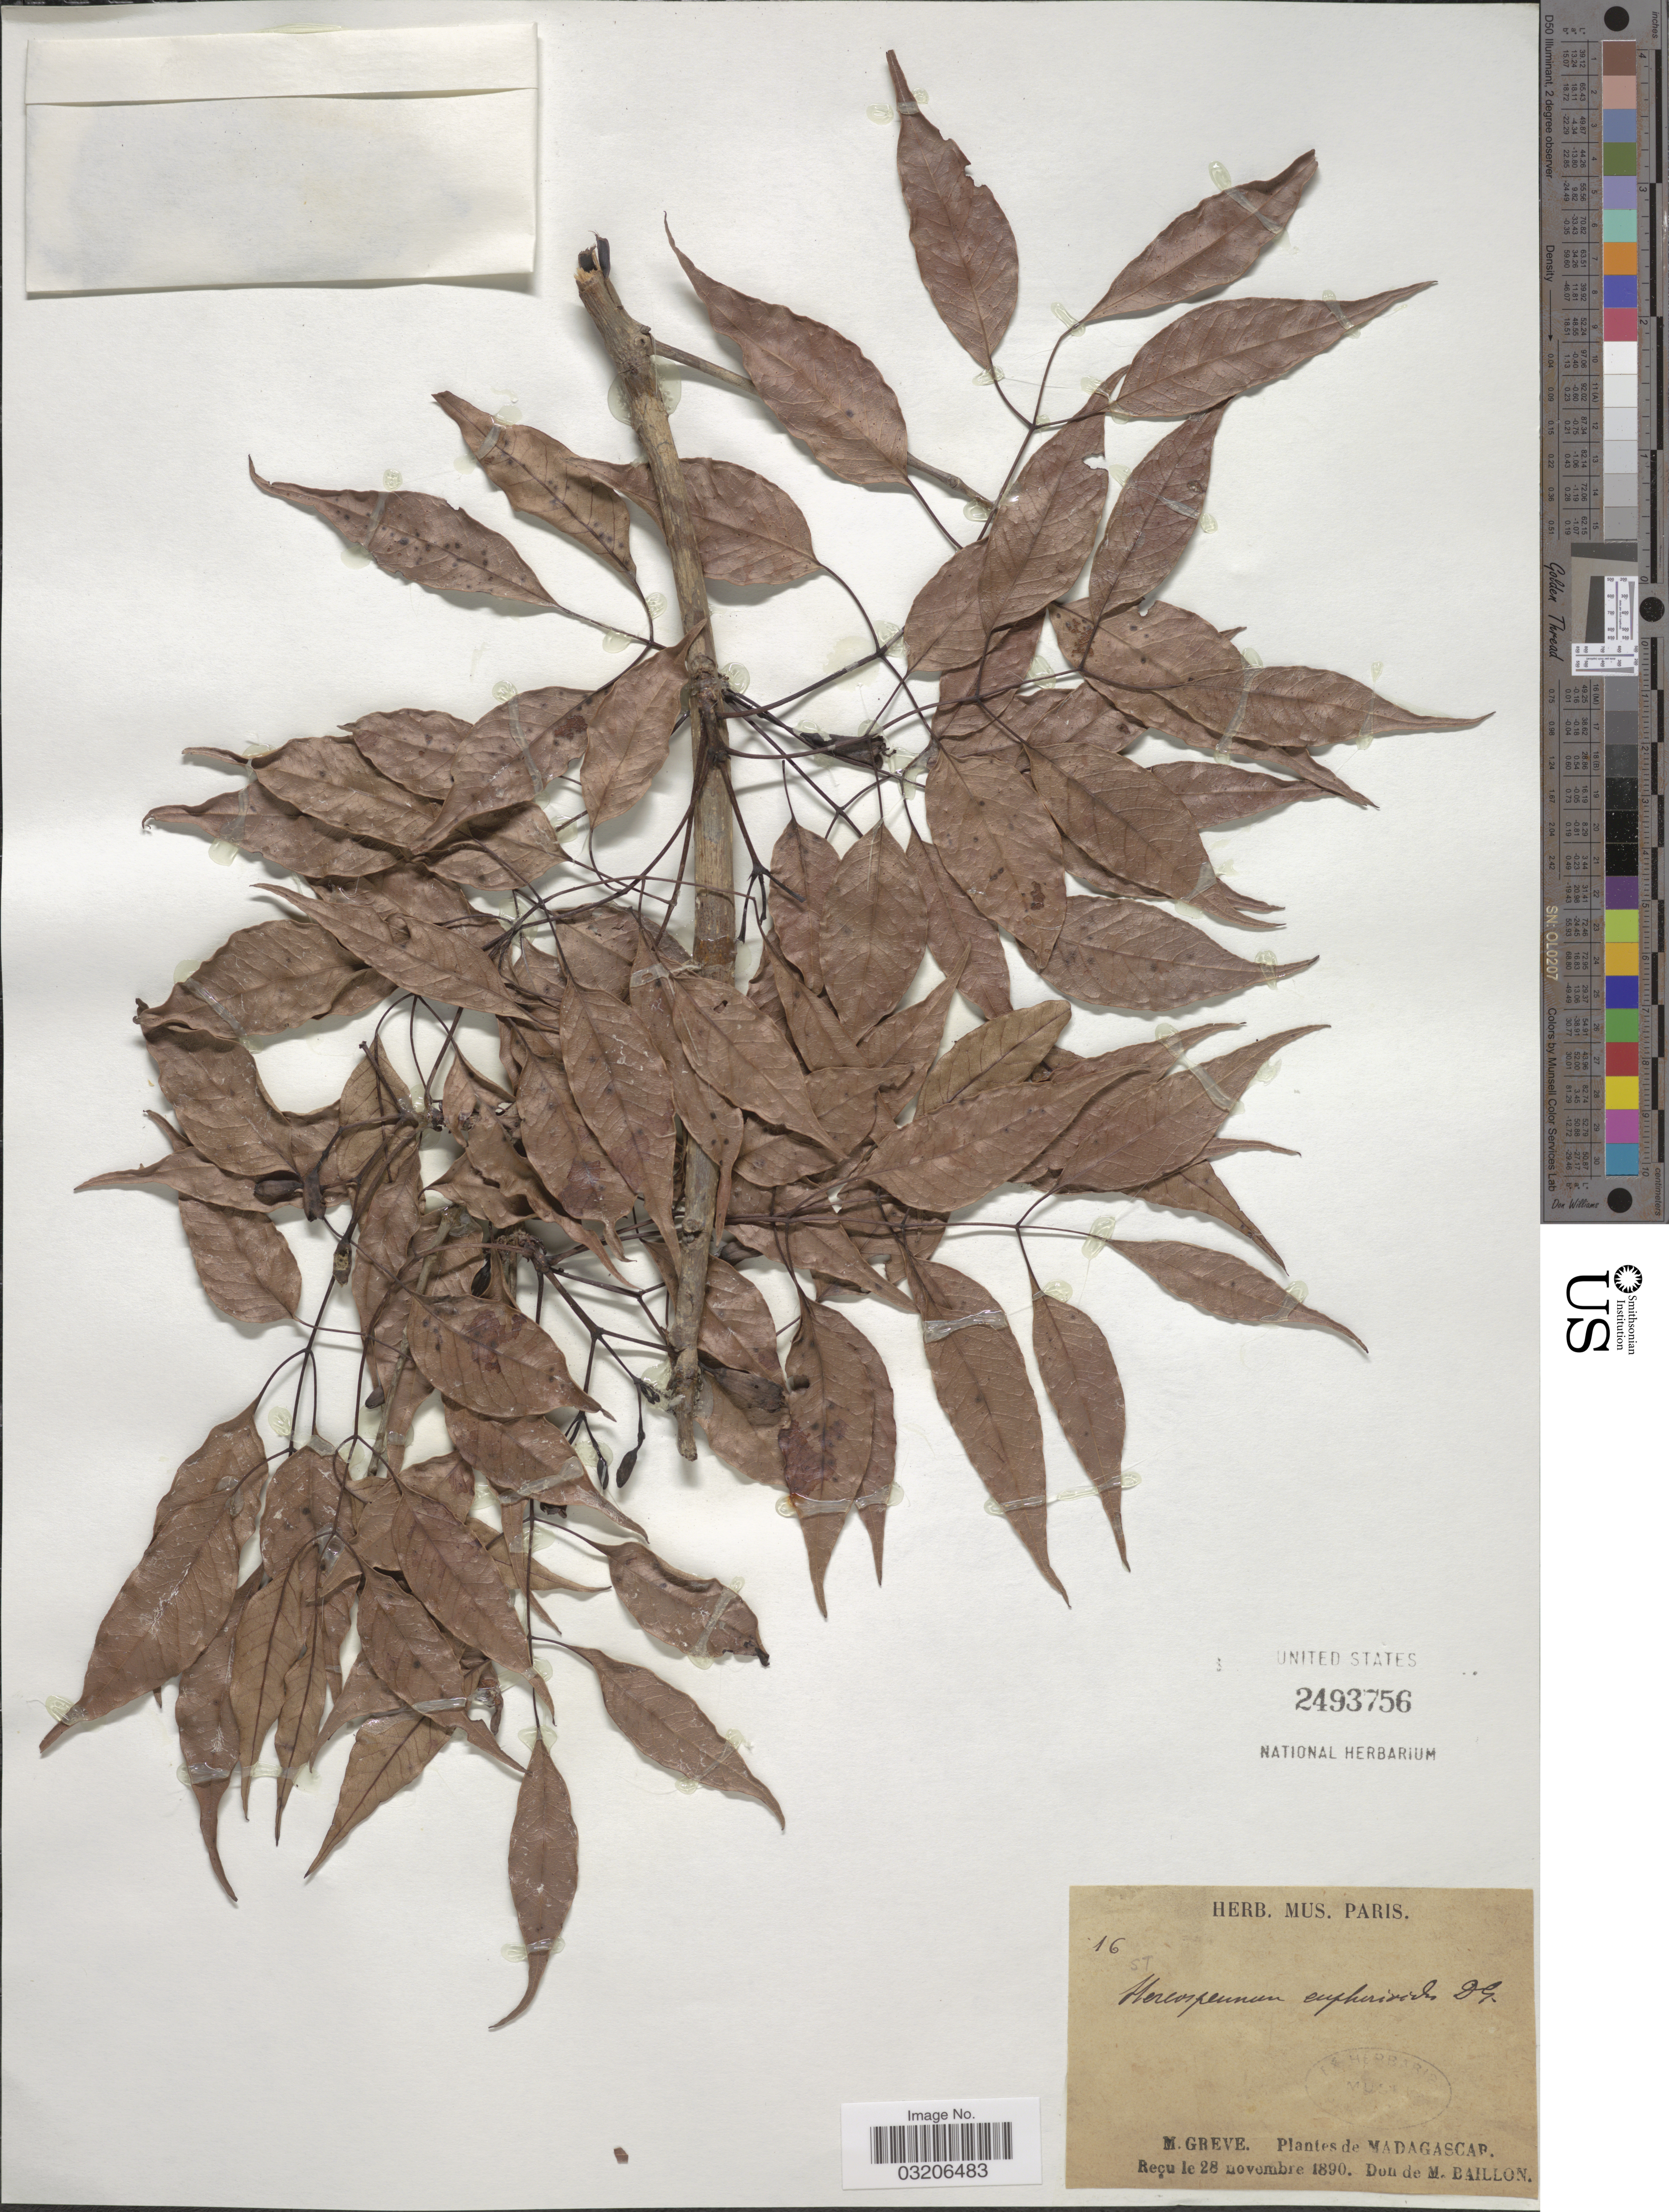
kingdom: Plantae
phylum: Tracheophyta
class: Magnoliopsida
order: Lamiales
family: Bignoniaceae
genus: Stereospermum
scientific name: Stereospermum euphorioides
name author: (Bojer) A. DC.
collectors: M. Greve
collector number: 16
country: Madagascar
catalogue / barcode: US 2493756